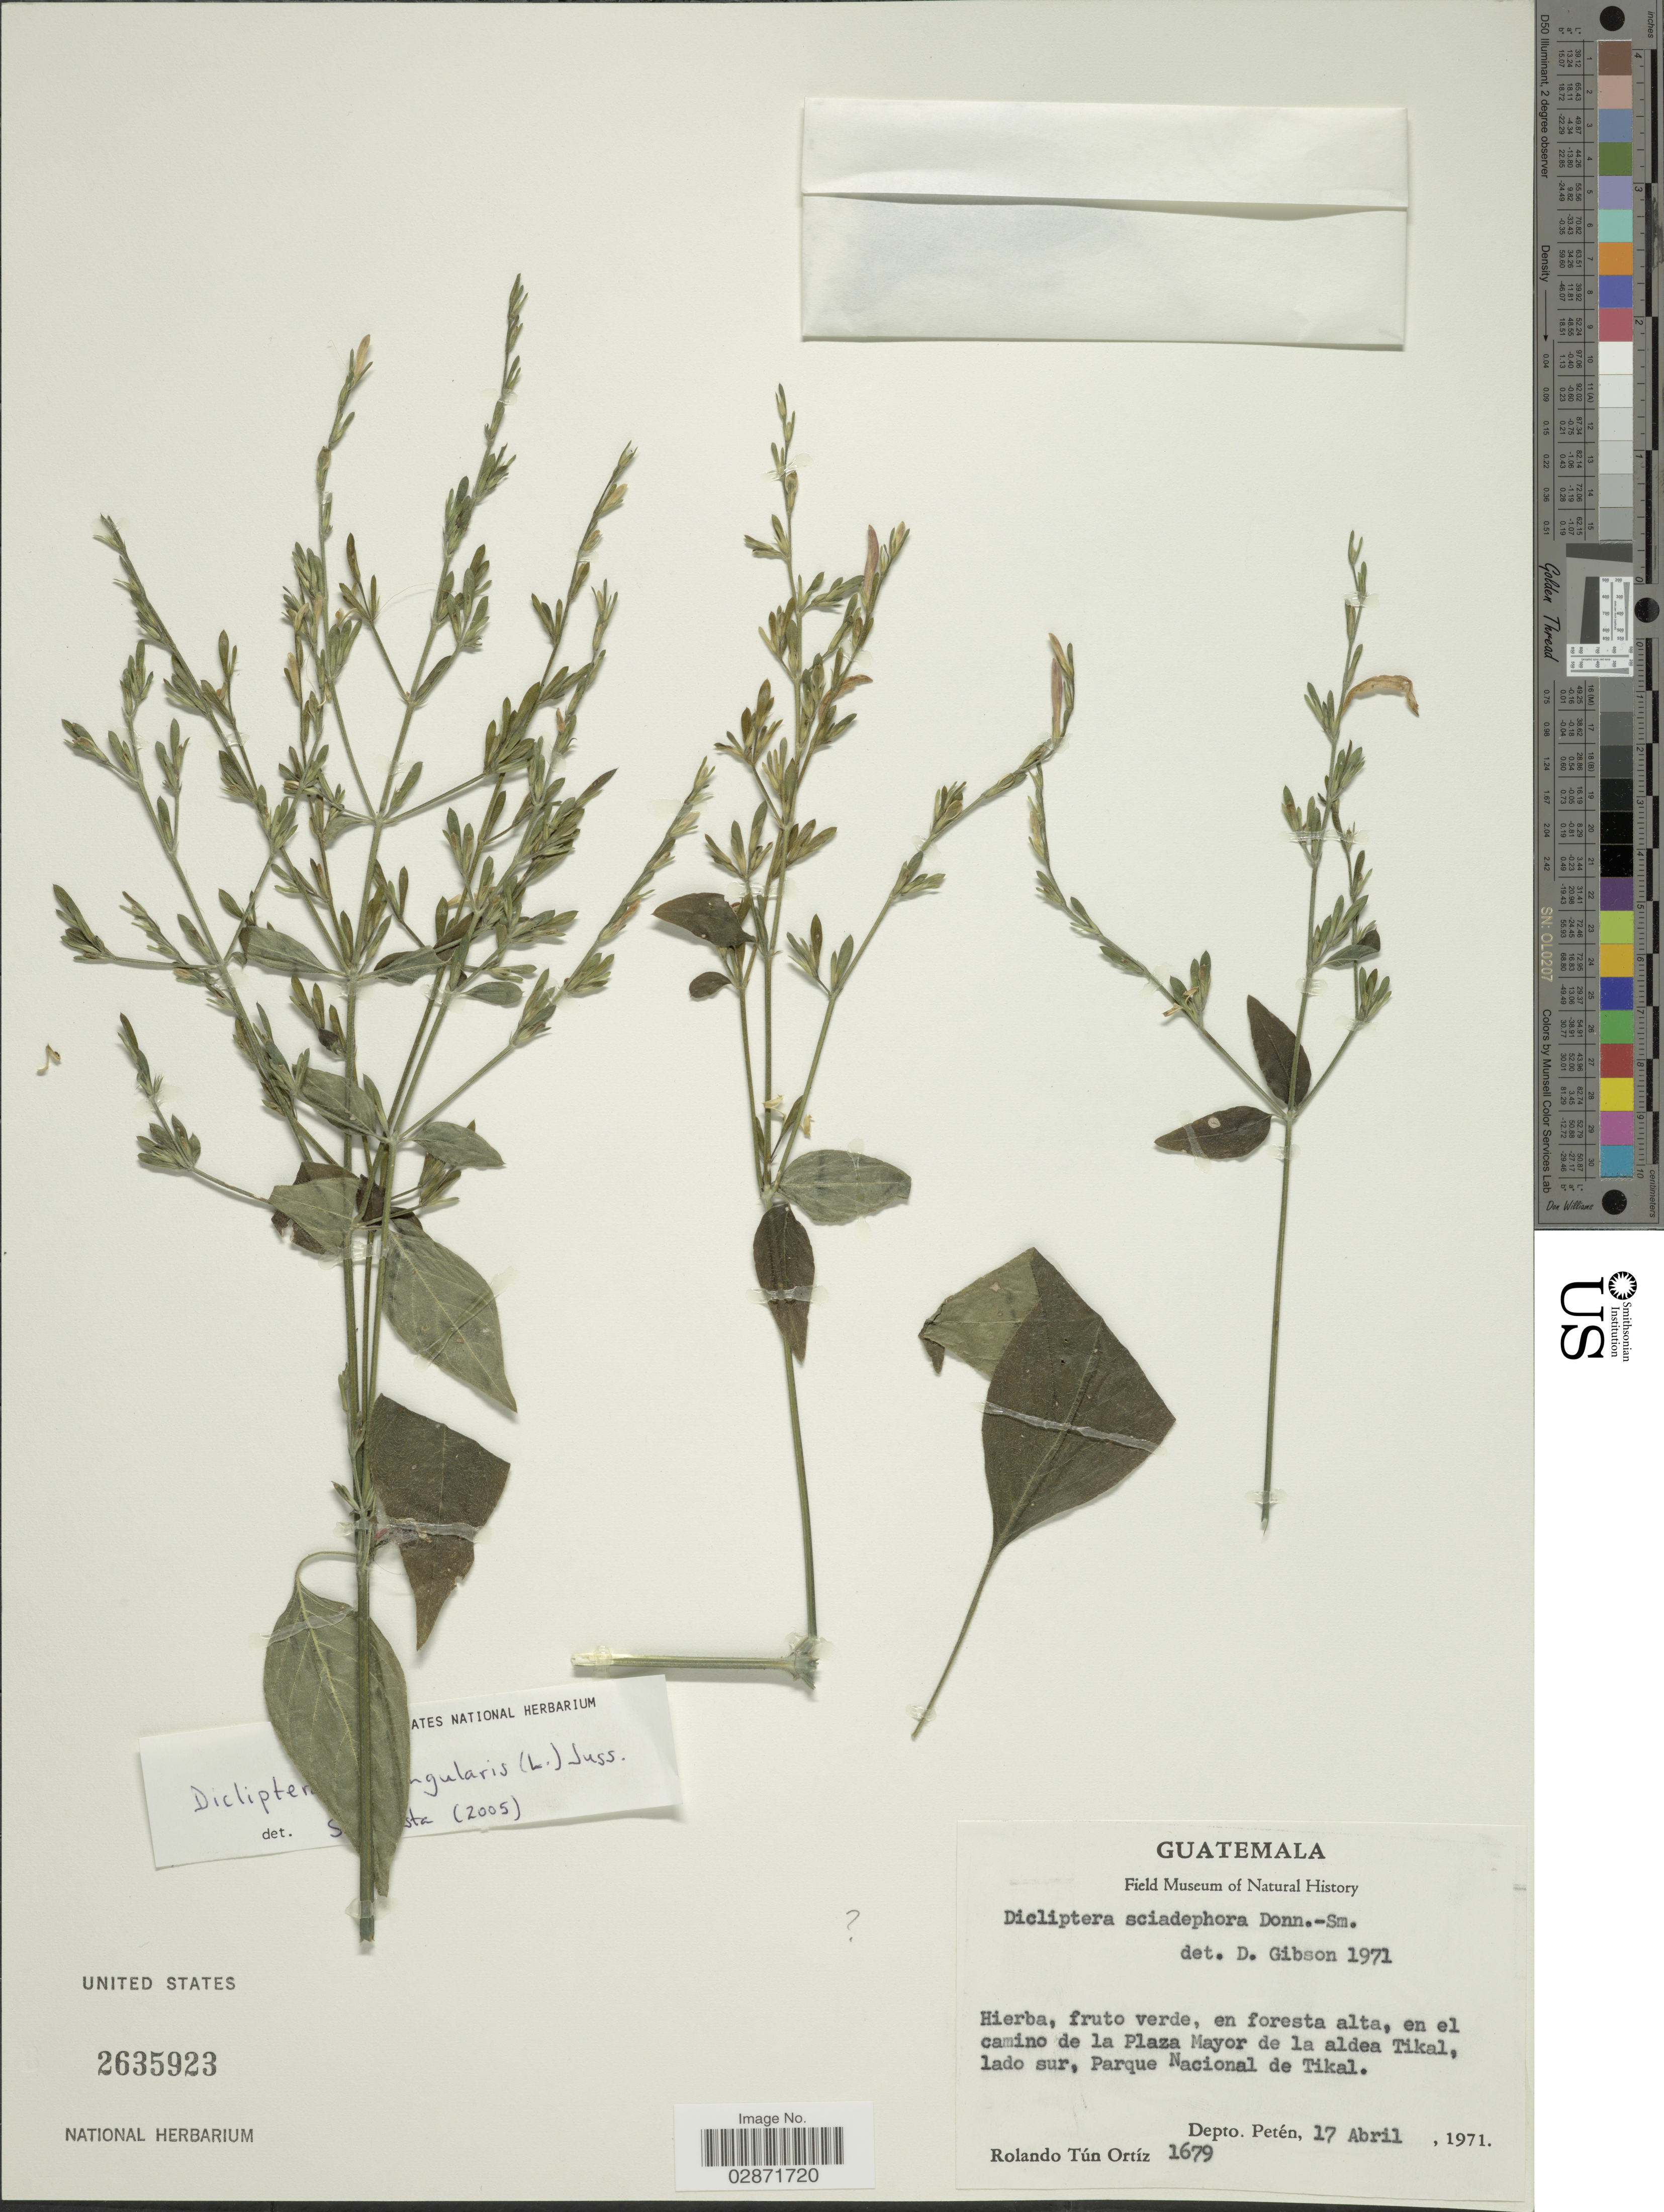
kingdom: Plantae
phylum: Tracheophyta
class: Magnoliopsida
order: Lamiales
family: Acanthaceae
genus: Dicliptera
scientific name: Dicliptera sexangularis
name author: (L.) Juss.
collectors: R. T. Ortíz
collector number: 1679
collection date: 1971-04-17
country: Guatemala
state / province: El Petén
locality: En el camino de la Plaza Mayor de la aldea Tikal lado sur, Parque Nacional de Tikal.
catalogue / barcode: US 2635923